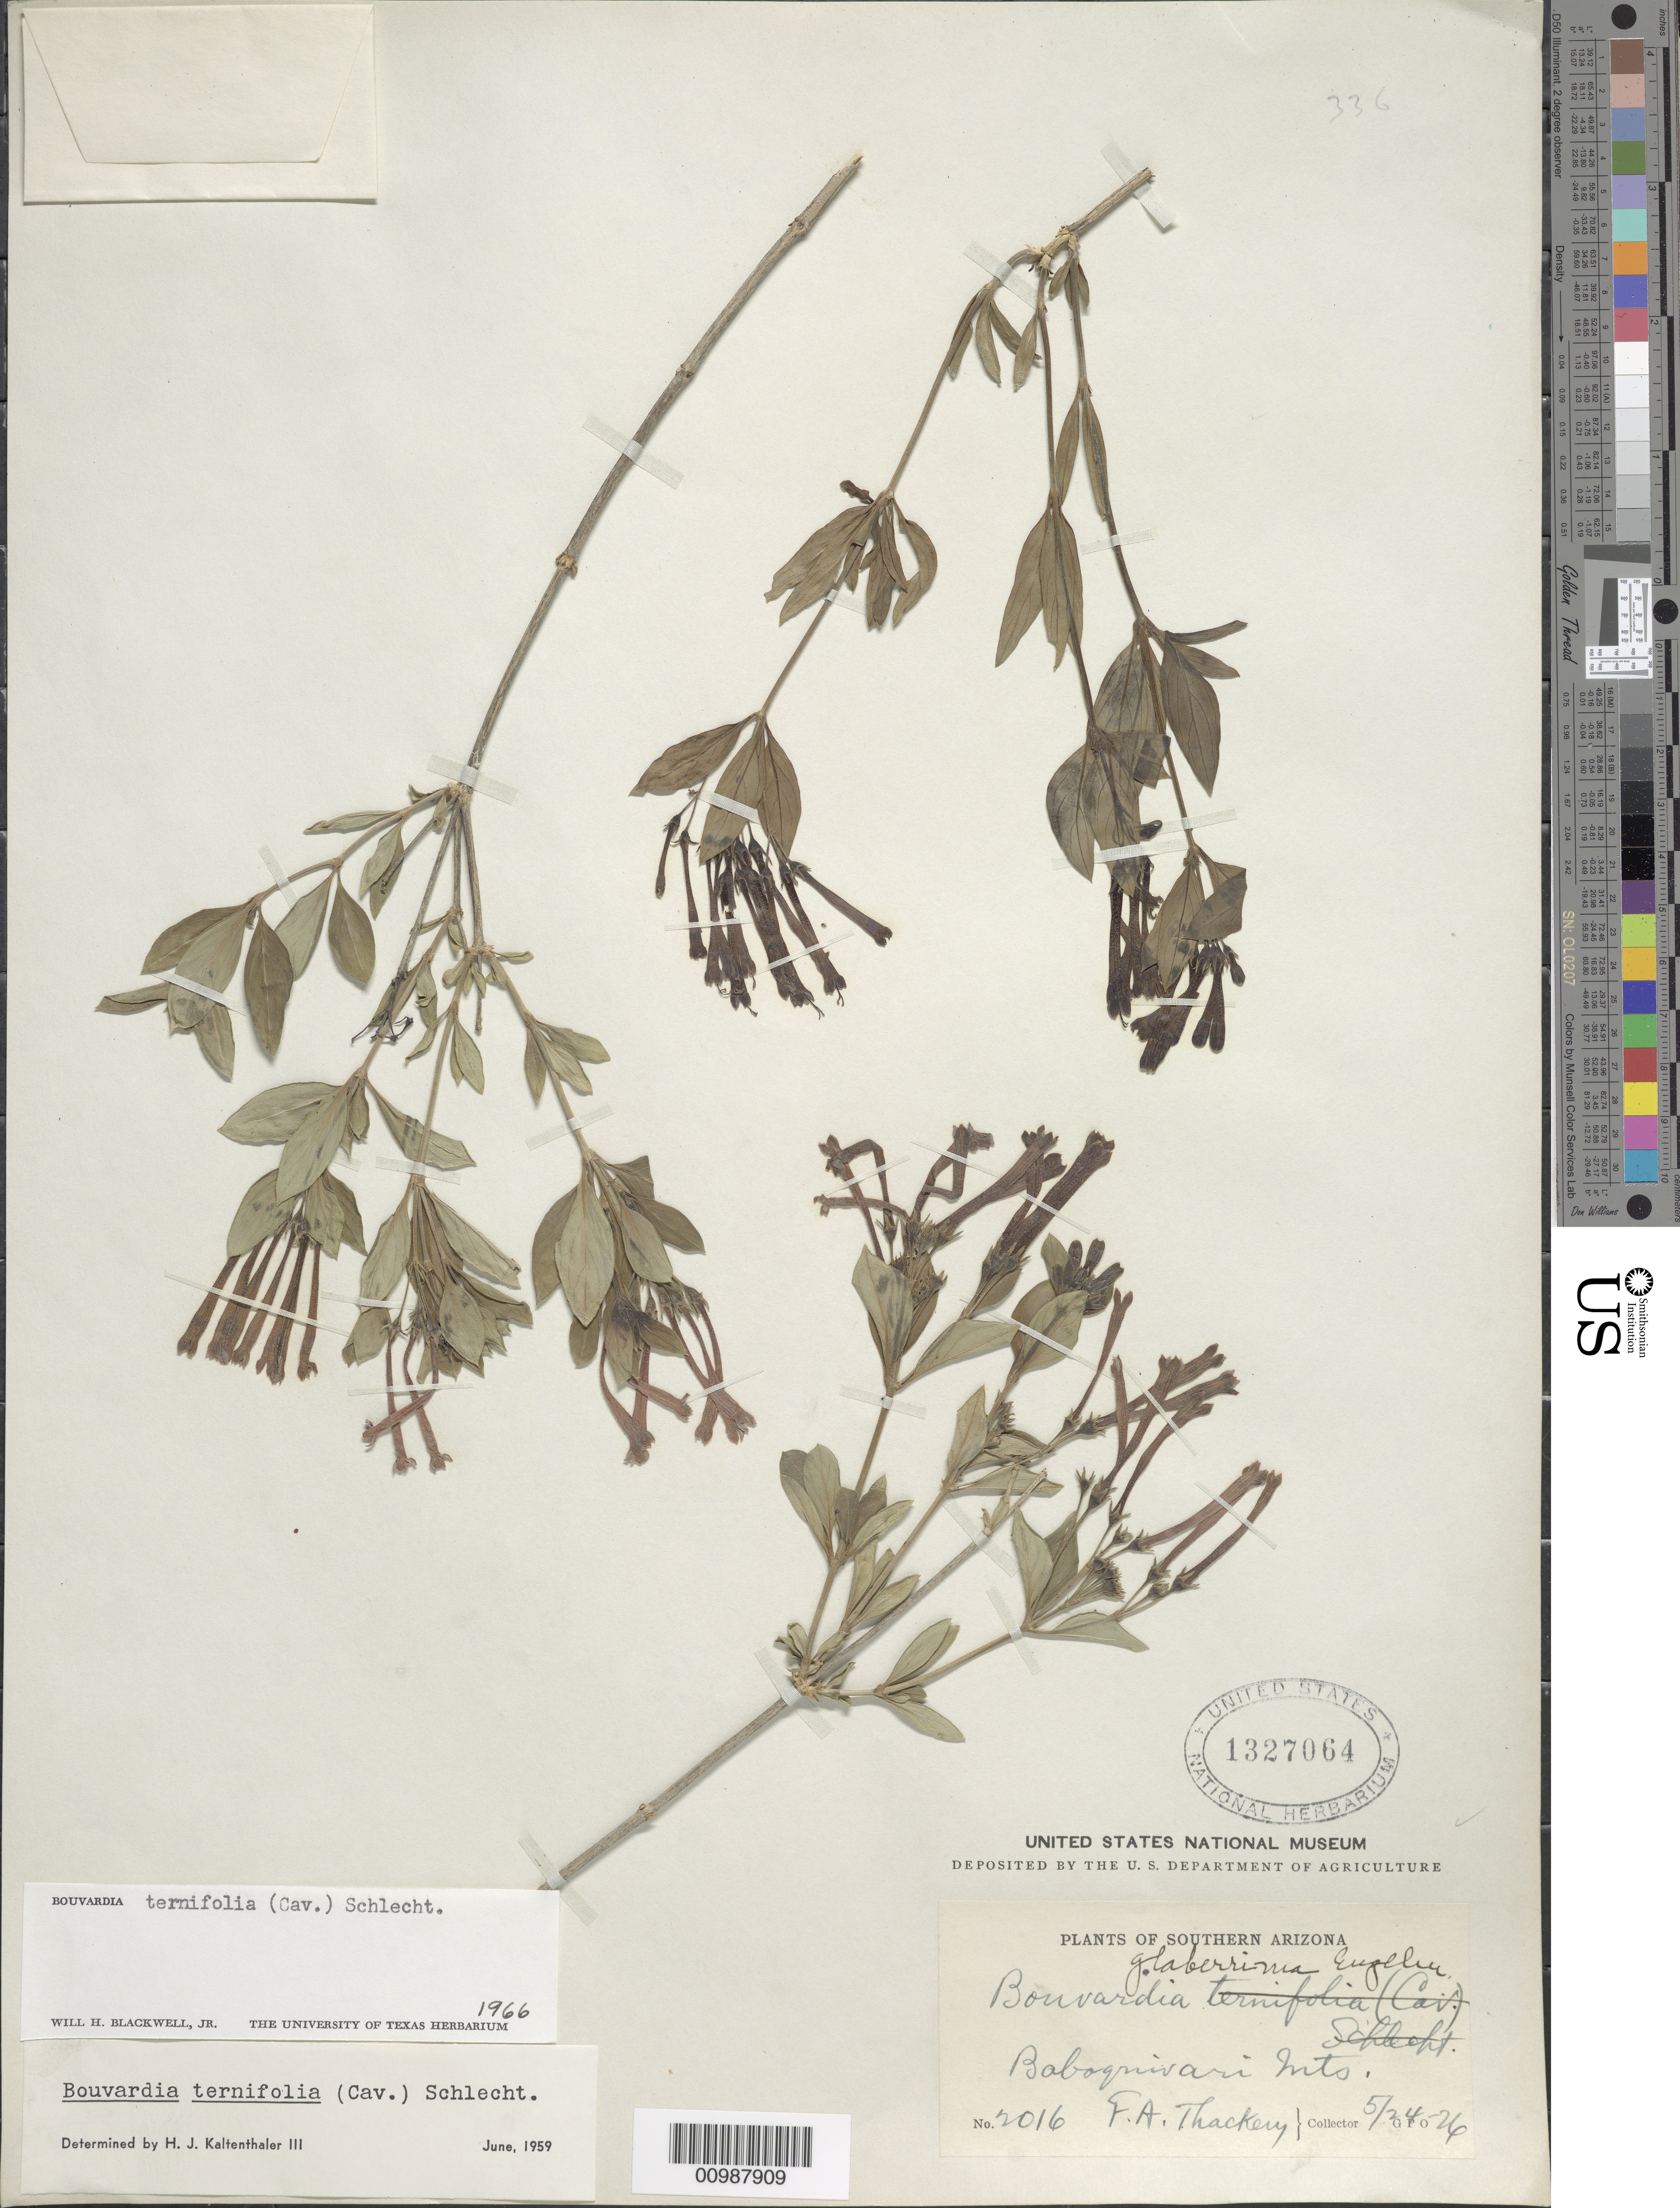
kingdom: Plantae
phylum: Tracheophyta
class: Magnoliopsida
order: Gentianales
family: Rubiaceae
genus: Bouvardia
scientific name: Bouvardia ternifolia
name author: (Cav.) Schltdl.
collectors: F. Thackery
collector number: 2016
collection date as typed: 24 May 1926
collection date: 1926-05-24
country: United States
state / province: Arizona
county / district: Pima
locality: Baboquivari Mountains.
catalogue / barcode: US 1327064